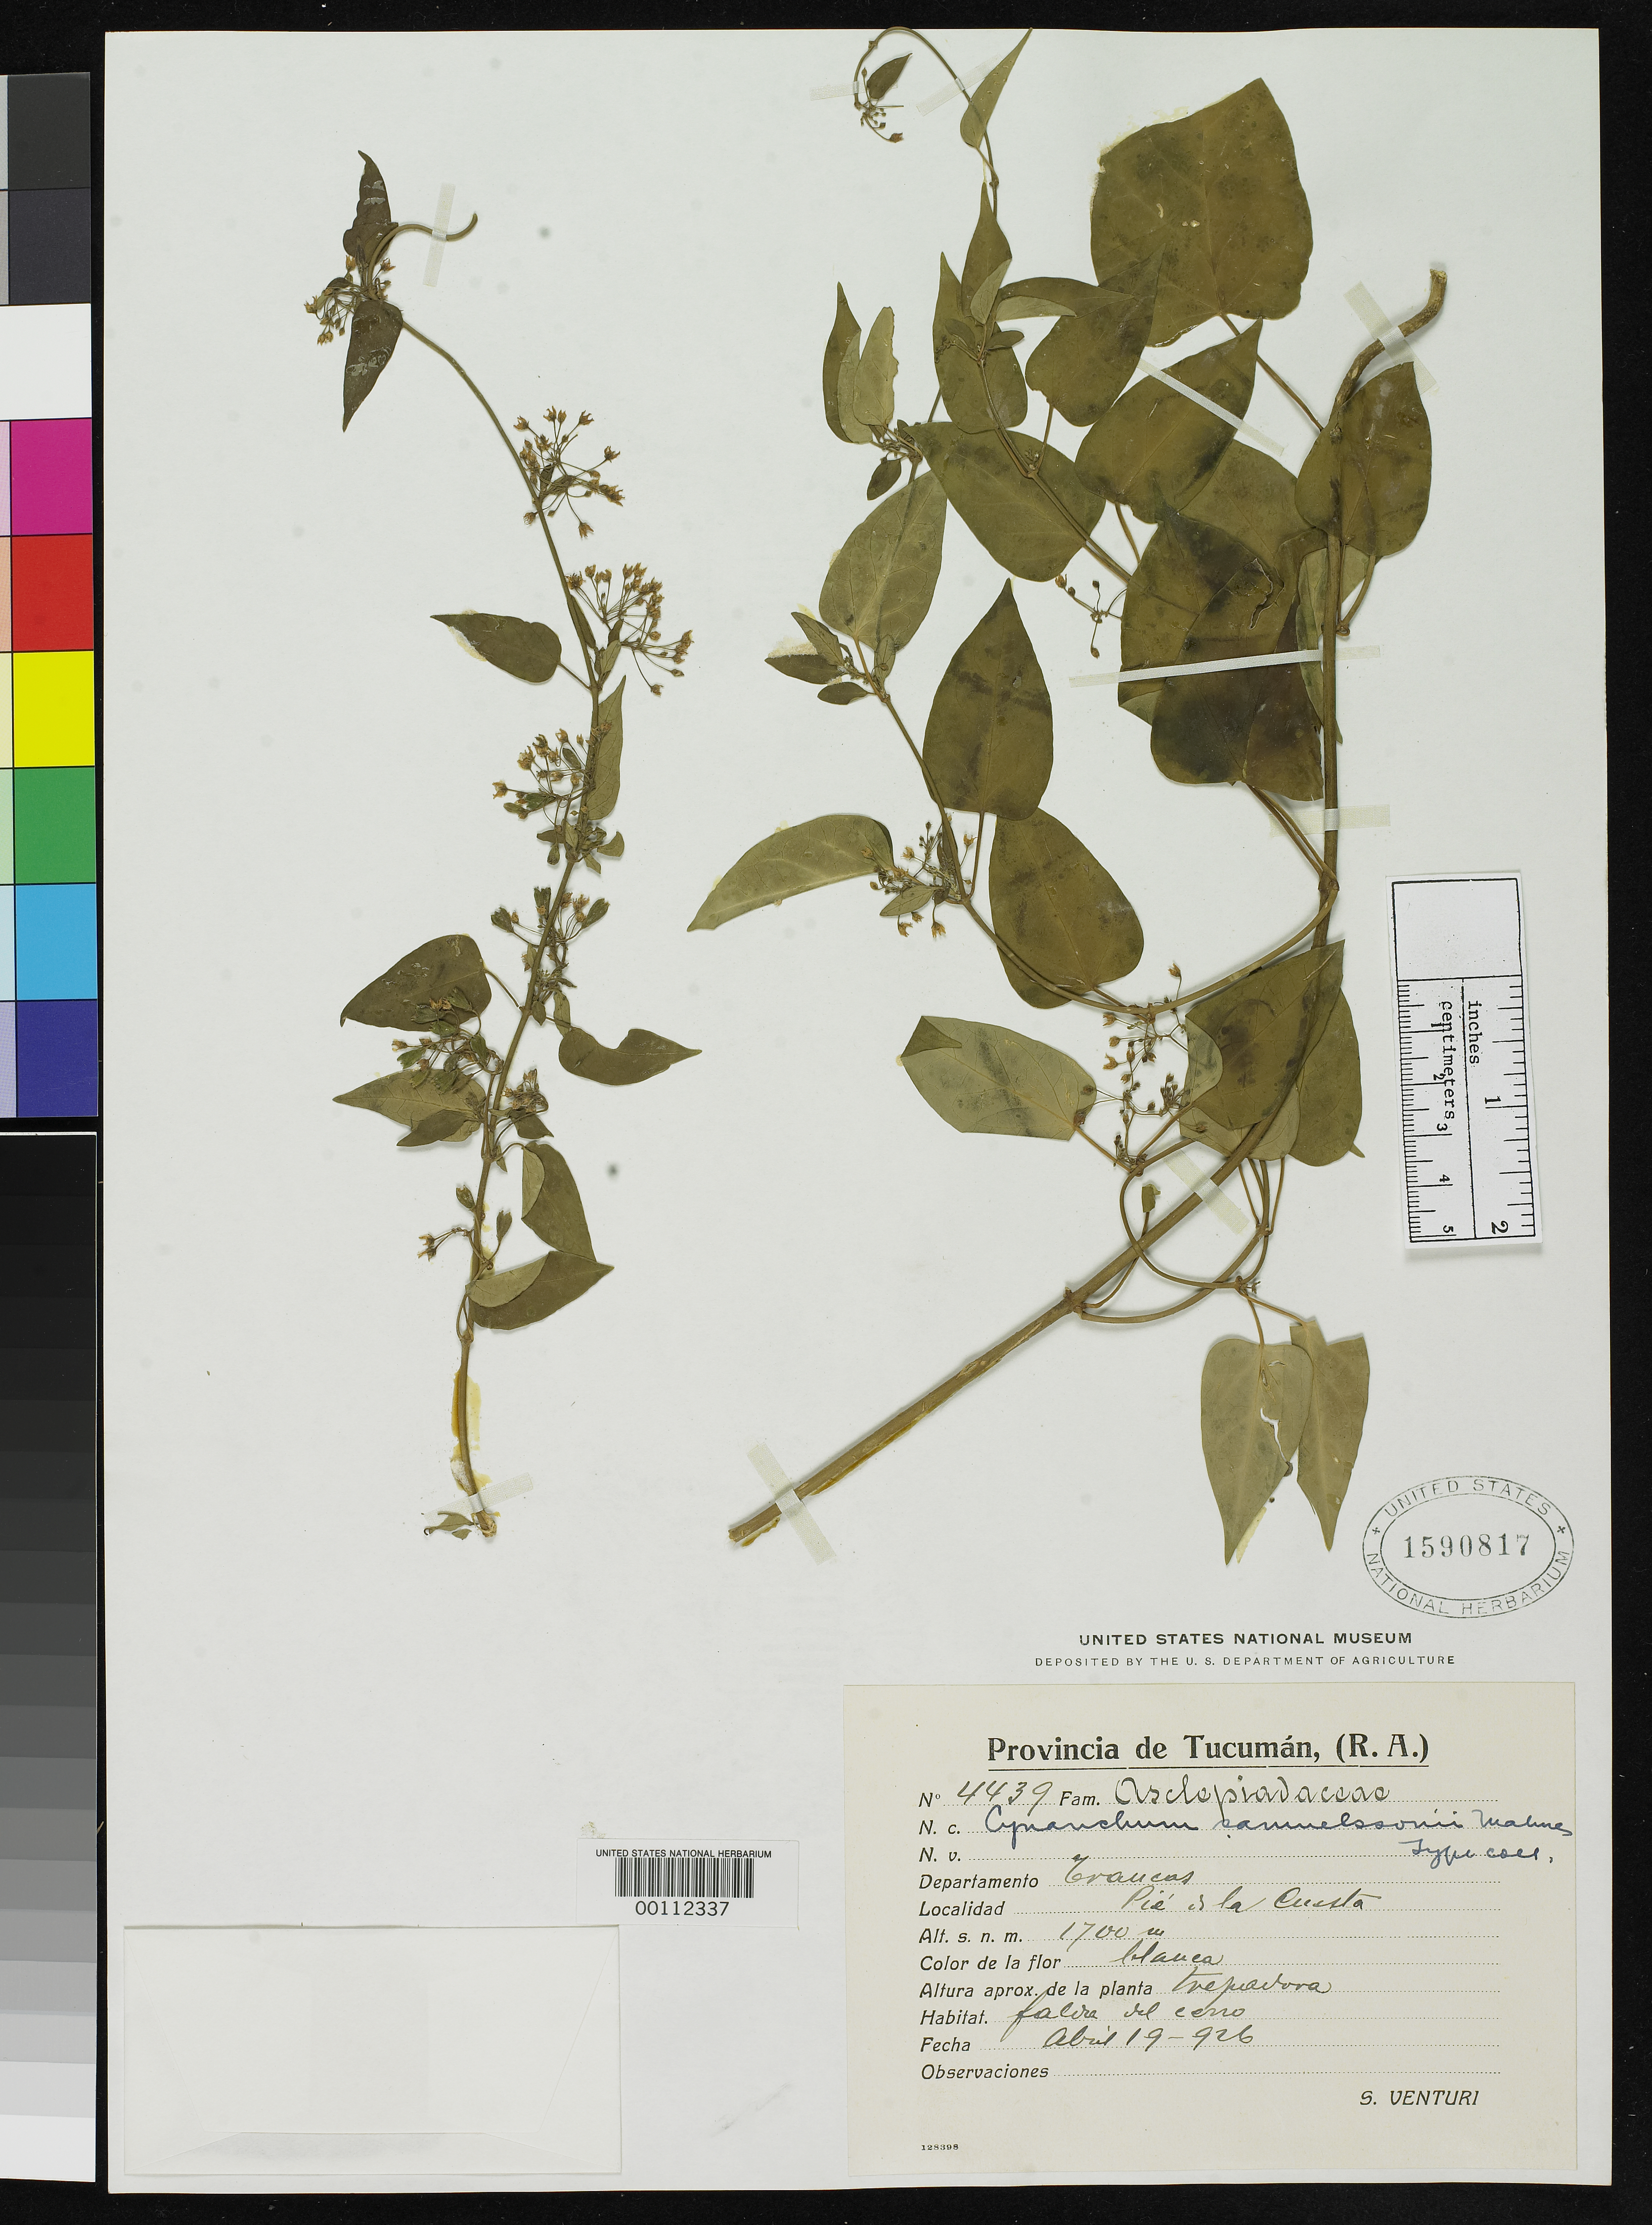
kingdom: Plantae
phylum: Tracheophyta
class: Magnoliopsida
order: Gentianales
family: Apocynaceae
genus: Cynanchum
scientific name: Cynanchum samuelssonii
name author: Malme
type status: Isotype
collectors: S. Venturi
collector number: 4439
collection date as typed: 19 Apr 1926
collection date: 1926-04-19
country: Argentina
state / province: Tucumán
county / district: Trancas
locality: Pico de La Cuesta.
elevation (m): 1700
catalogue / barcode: US 1590817